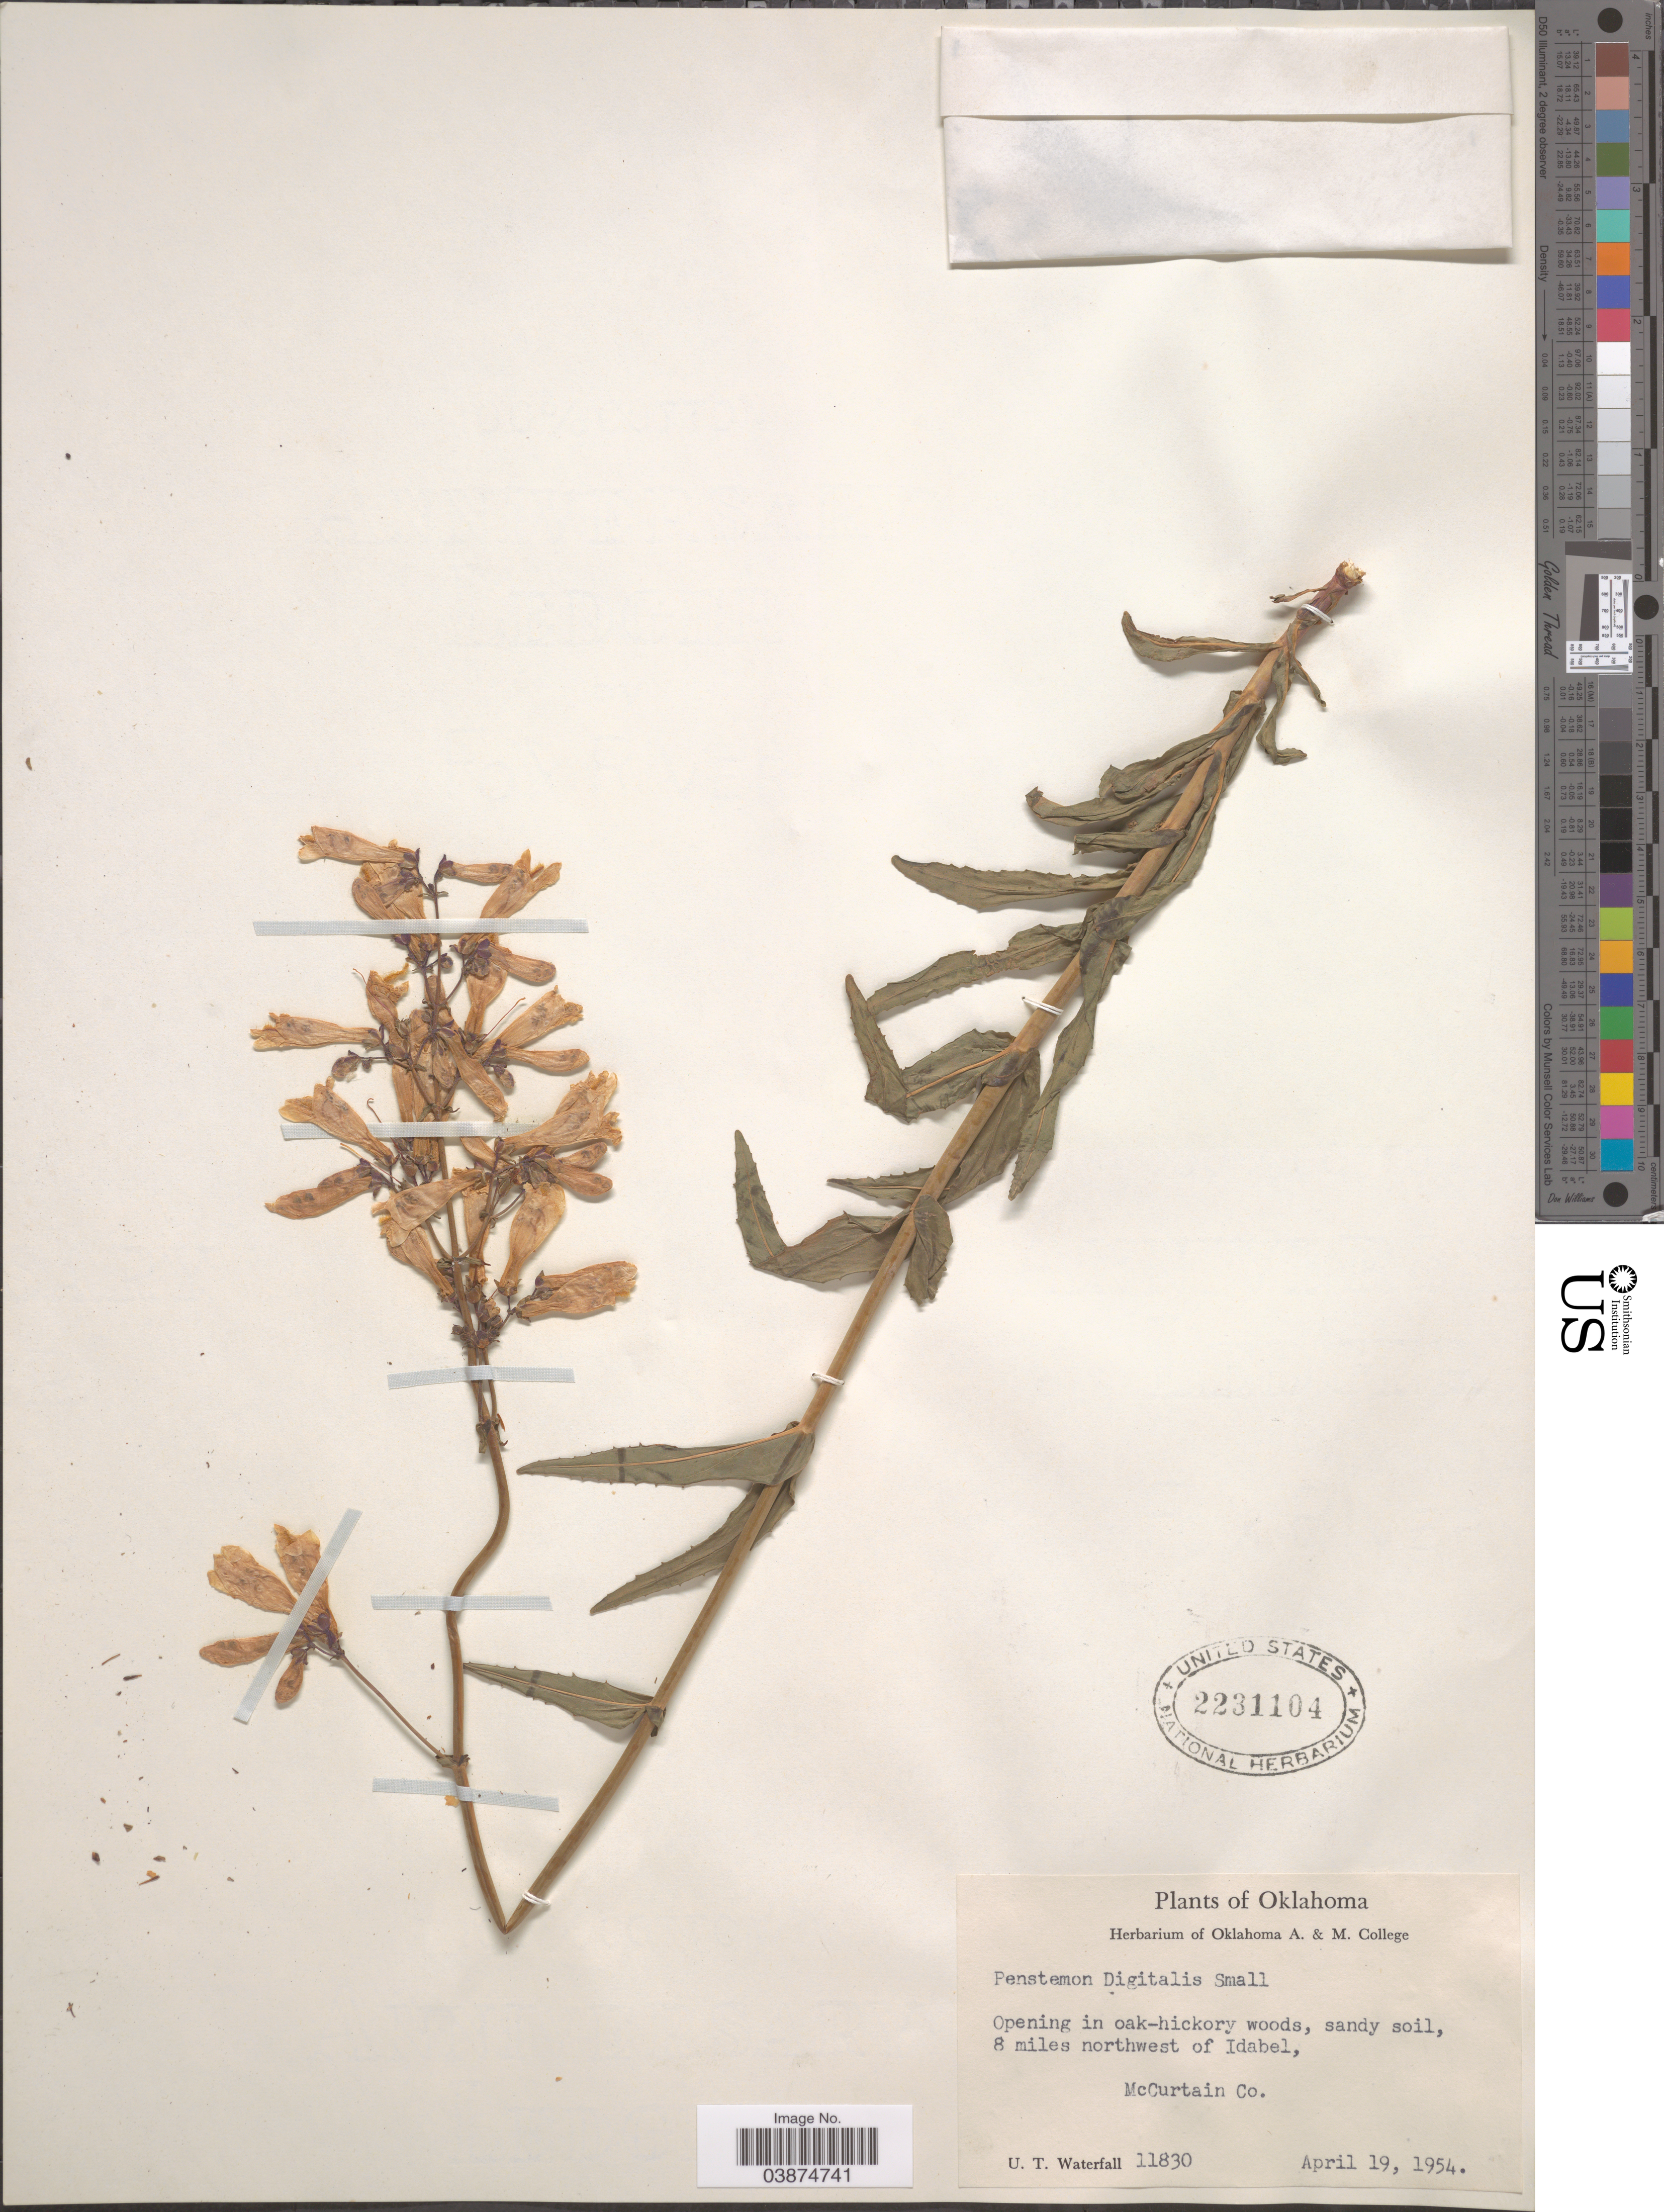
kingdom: Plantae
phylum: Tracheophyta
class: Magnoliopsida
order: Lamiales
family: Plantaginaceae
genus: Penstemon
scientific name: Penstemon digitalis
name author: Nutt. ex Sims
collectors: U. T. Waterfall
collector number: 11830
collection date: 1954-04-19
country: United States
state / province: Oklahoma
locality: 8 miles northwest of Idabel, McCurtain Co.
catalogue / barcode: US 2231104